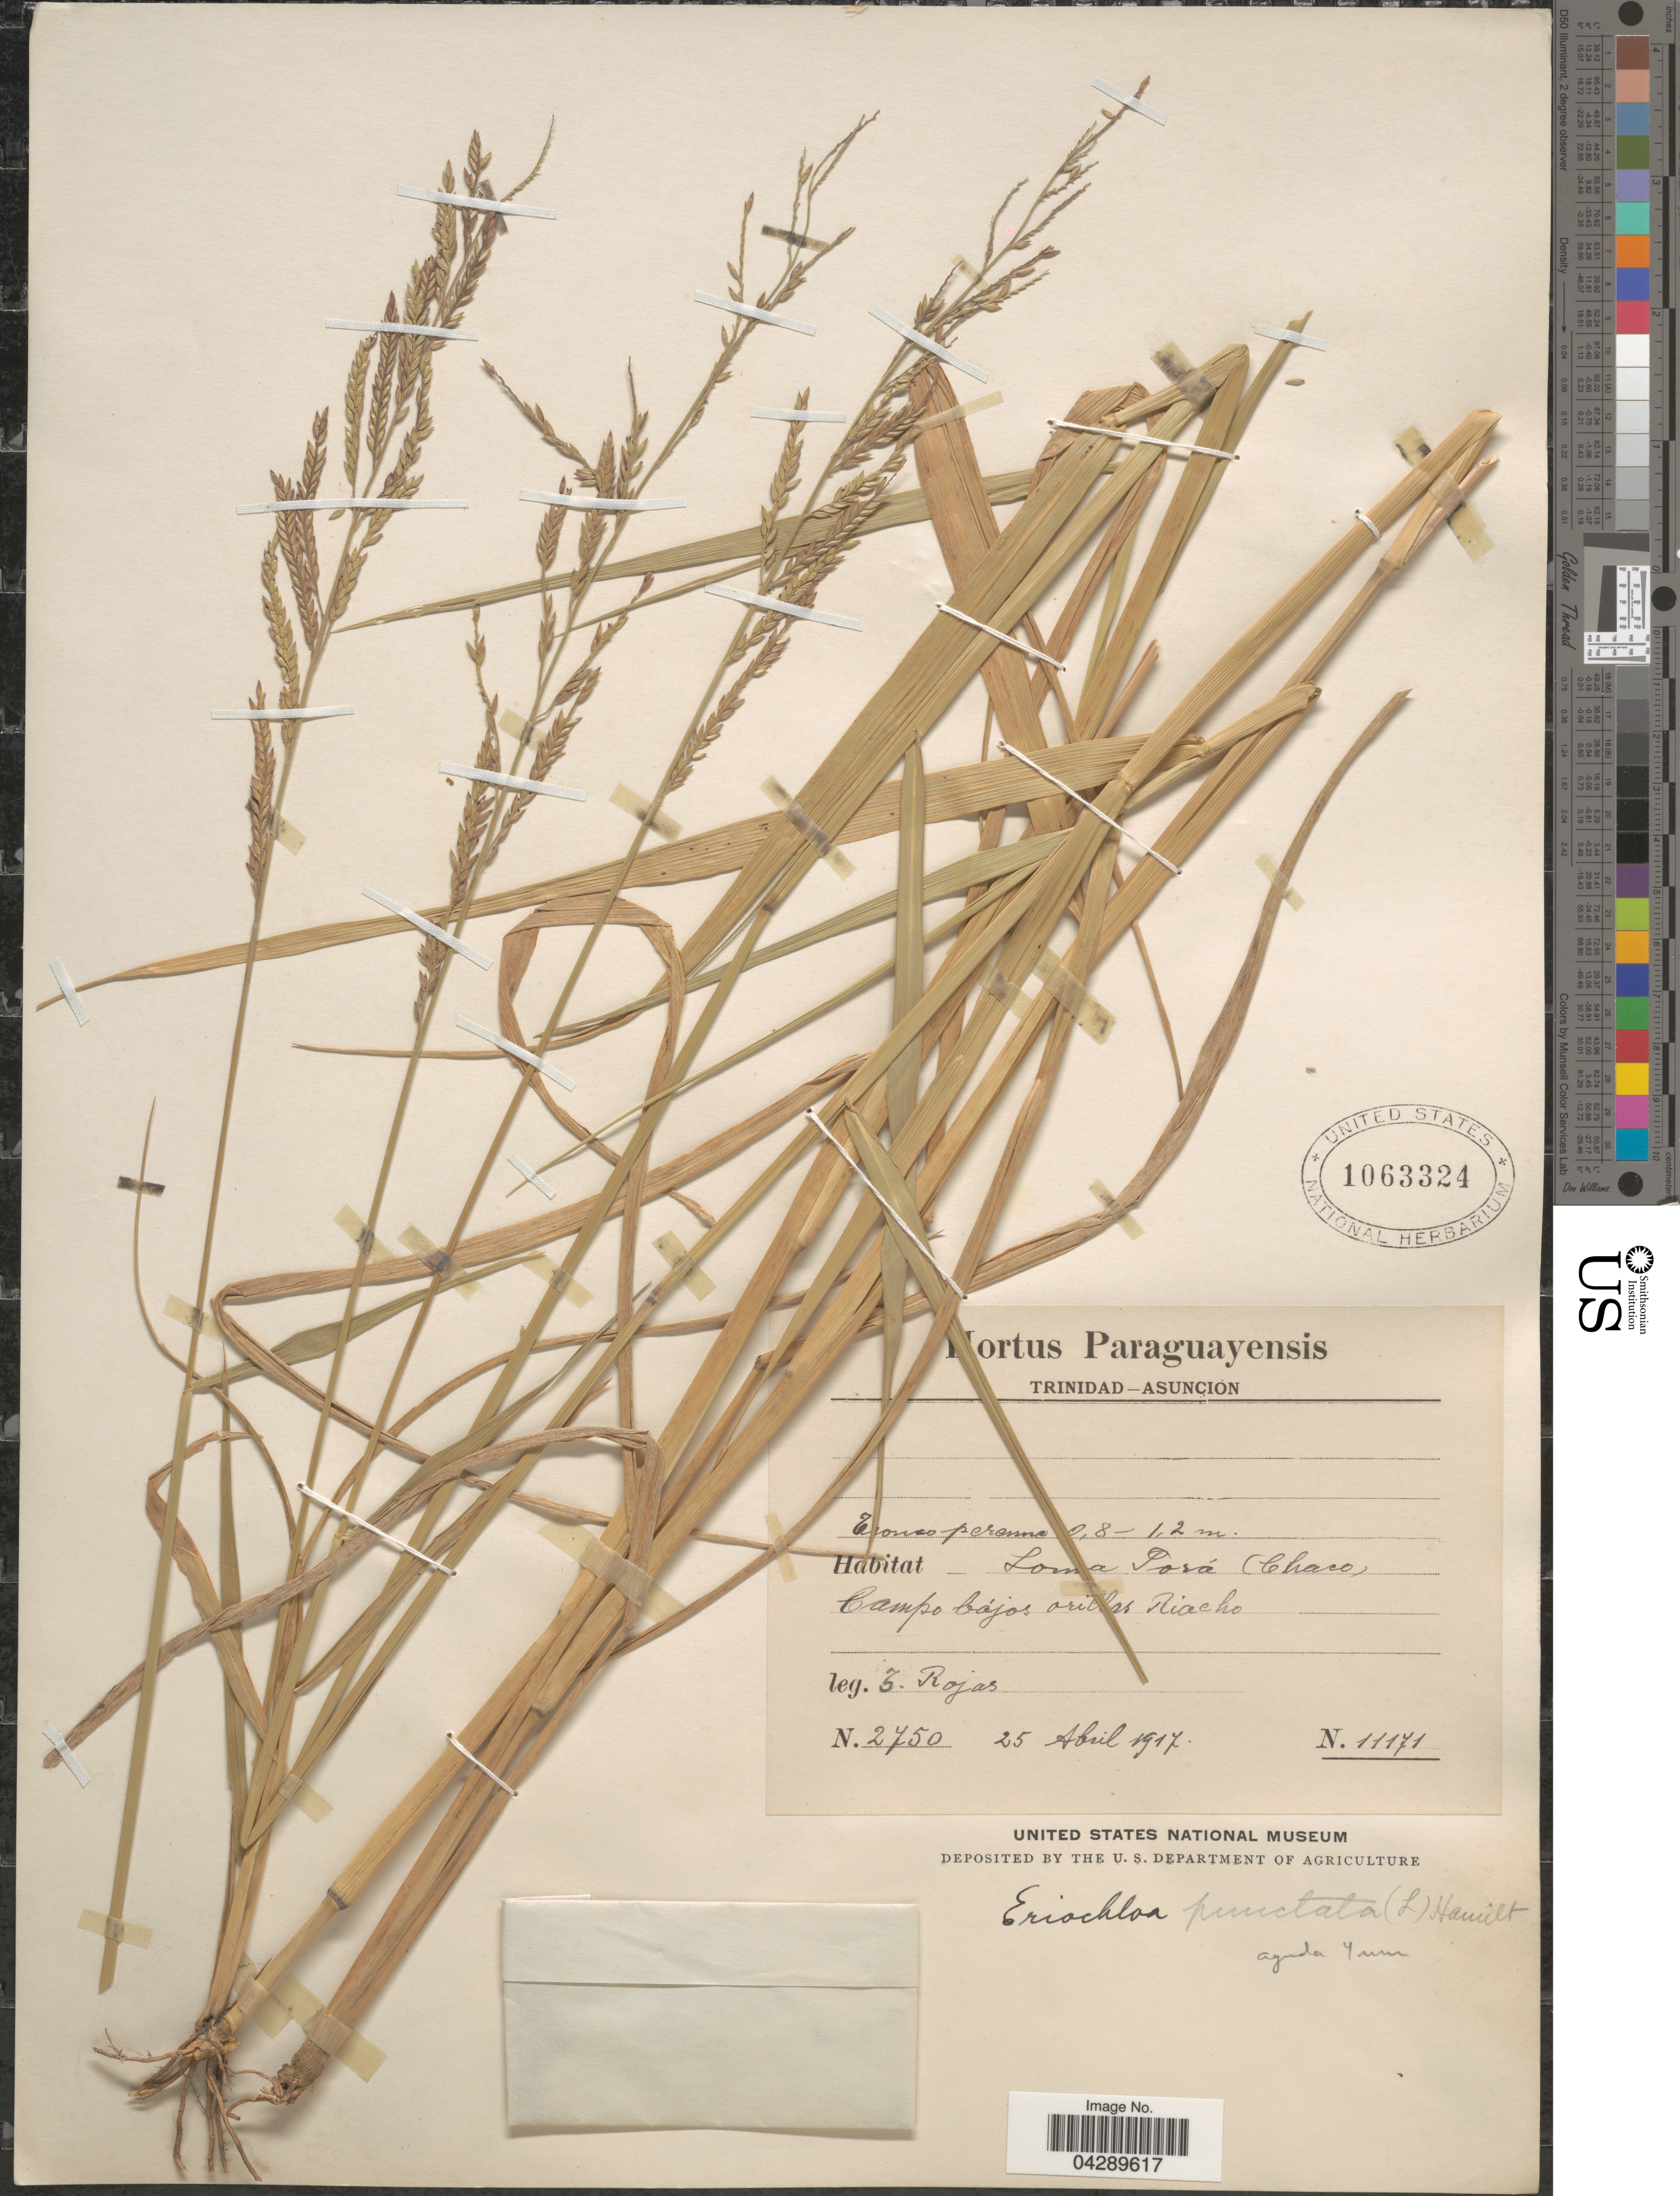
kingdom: Plantae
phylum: Tracheophyta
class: Liliopsida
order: Poales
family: Poaceae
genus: Eriochloa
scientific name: Eriochloa punctata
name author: (L.) Desv. ex Ham.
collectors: T. Rojas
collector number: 2750/11171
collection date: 1917-04-25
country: Paraguay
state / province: Asuncion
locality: Loma Porá (Chaco). Campo bájos orillas Riacho.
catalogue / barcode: US 1063324